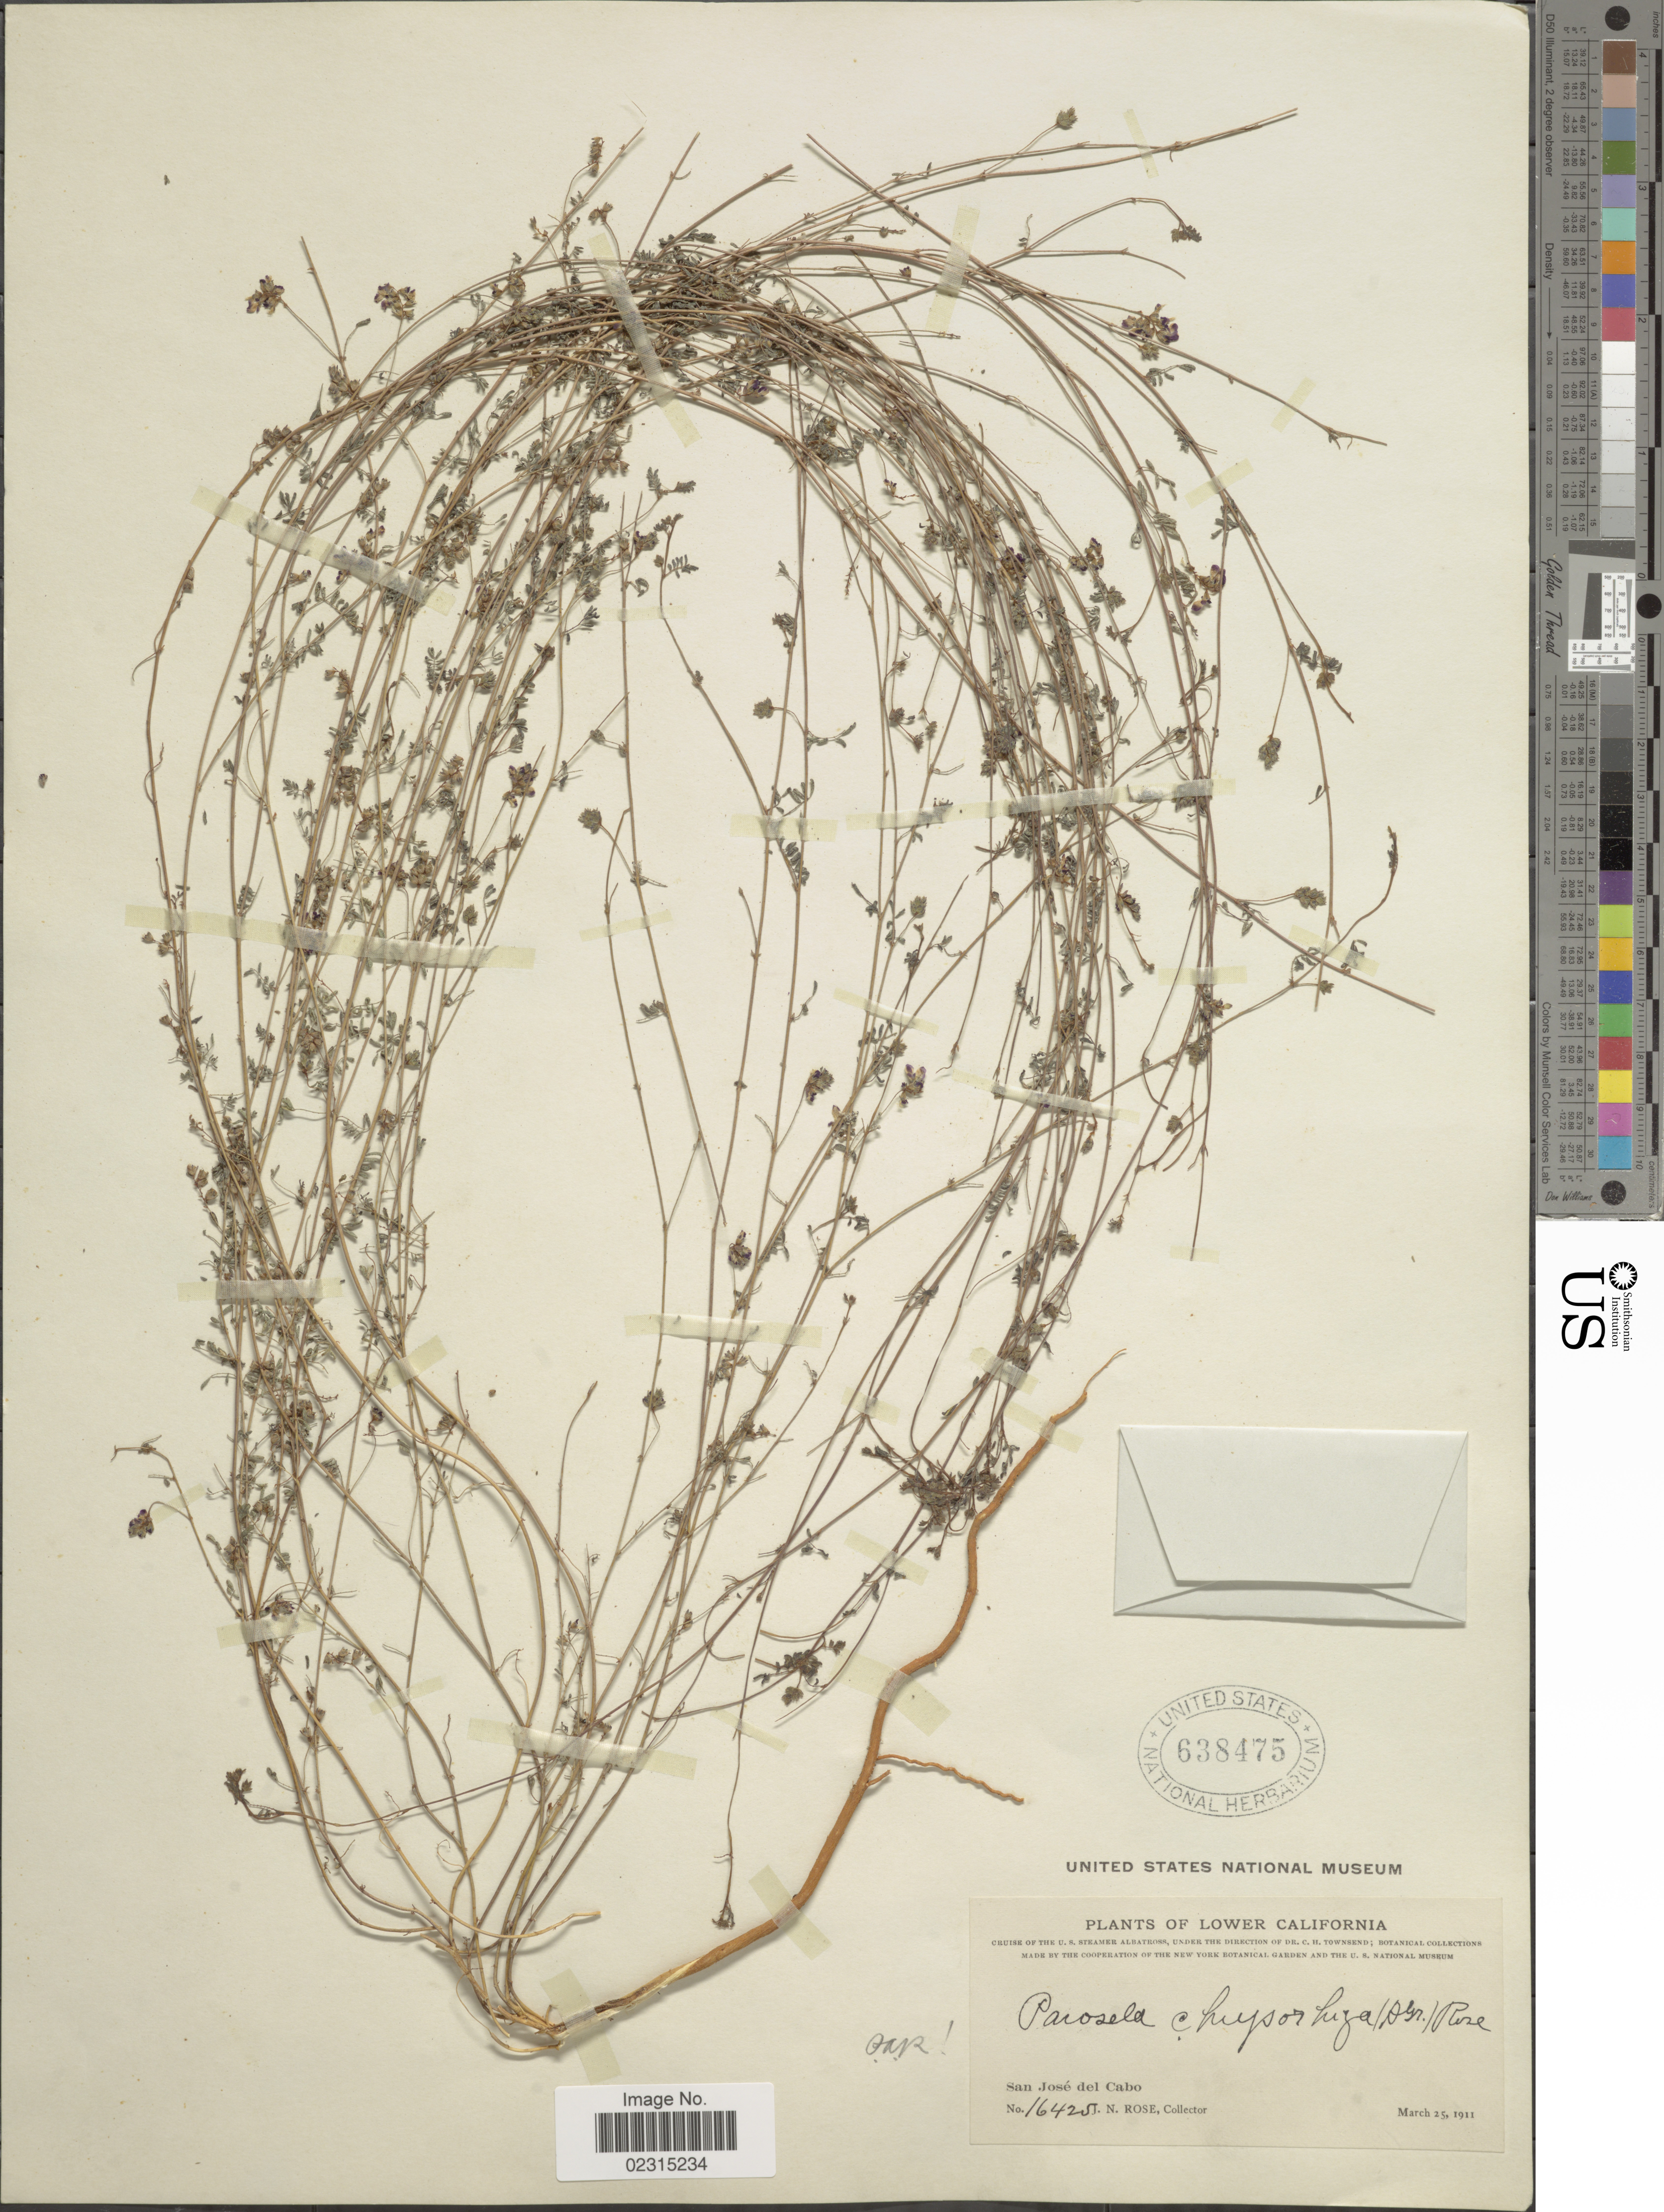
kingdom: Plantae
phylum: Tracheophyta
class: Magnoliopsida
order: Fabales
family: Fabaceae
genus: Marina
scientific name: Marina chrysorrhiza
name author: (A. Gray) Barneby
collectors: J. N. Rose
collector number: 16425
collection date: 1911-03-25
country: Mexico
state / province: Baja California Sur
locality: Lower California, San José del Cabo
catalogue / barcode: US 638475